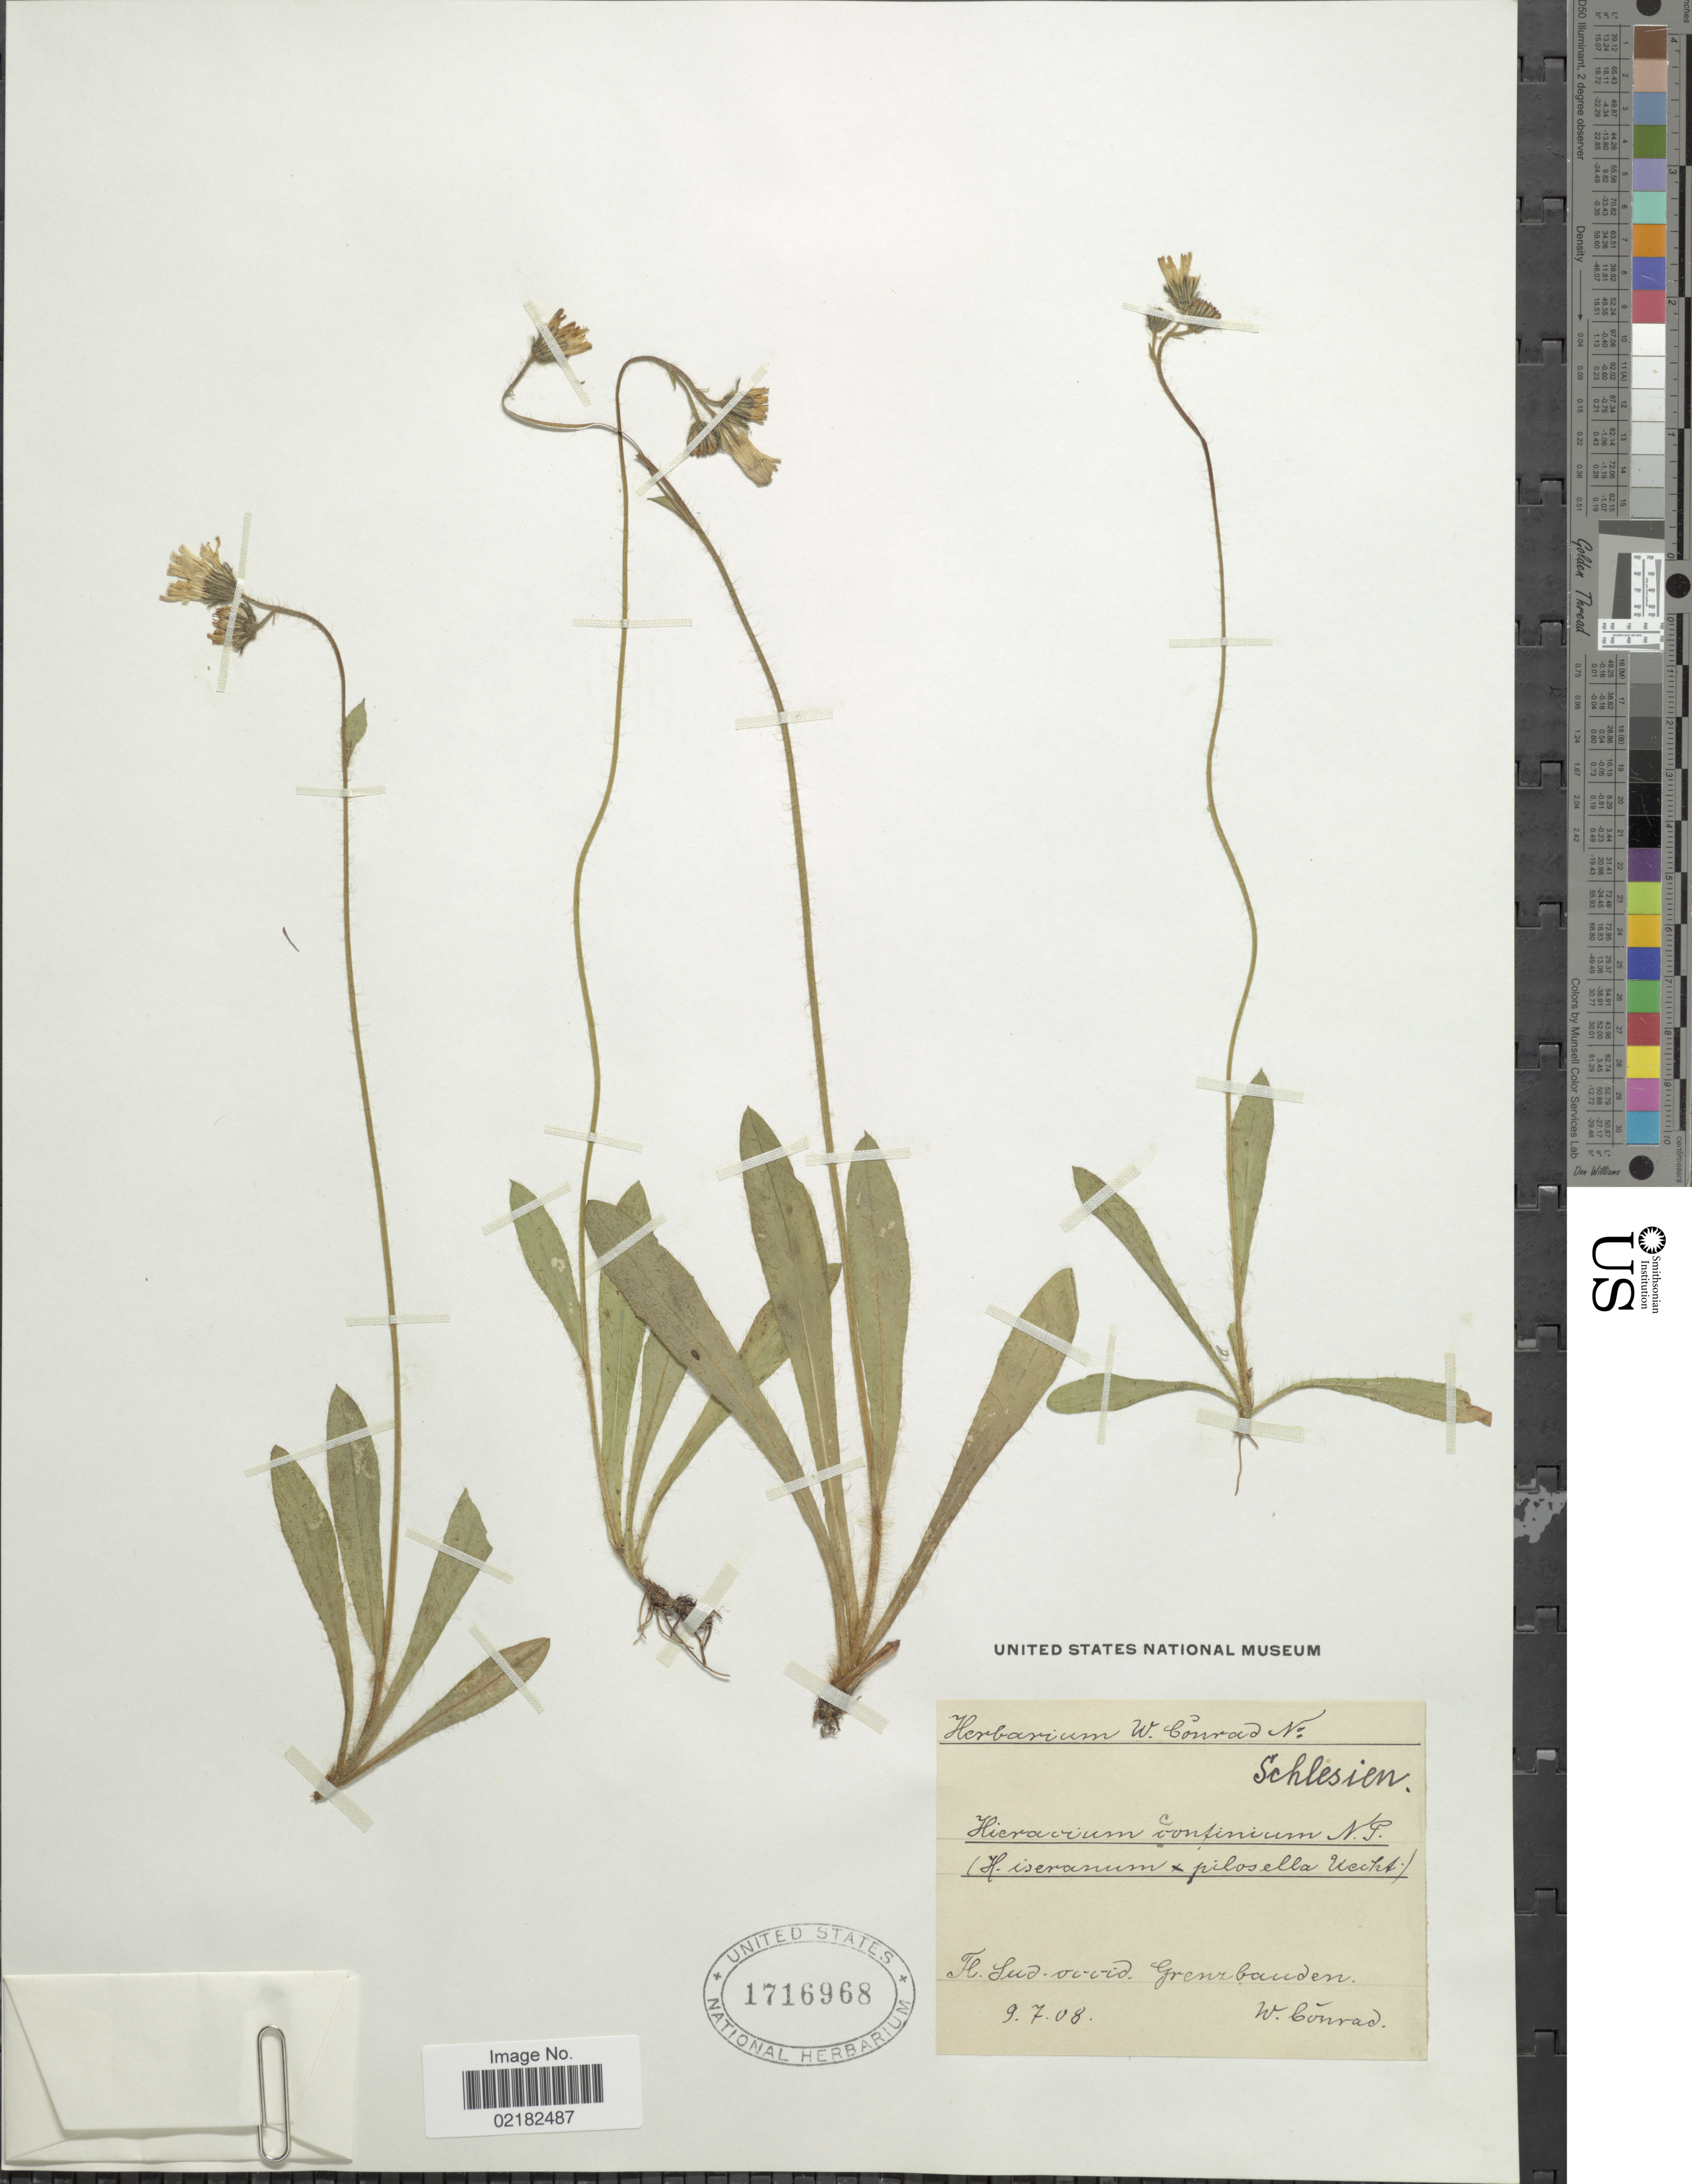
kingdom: Plantae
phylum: Tracheophyta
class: Magnoliopsida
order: Asterales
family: Asteraceae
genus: Hieracium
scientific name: Hieracium confinium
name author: Näg. & Peter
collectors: W. Conrad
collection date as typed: Transcribed d/m/y: 9/7/08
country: Czechia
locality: Schlesien, Sud. occid. Grenzbauden [interpreted]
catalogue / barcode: US 1716968